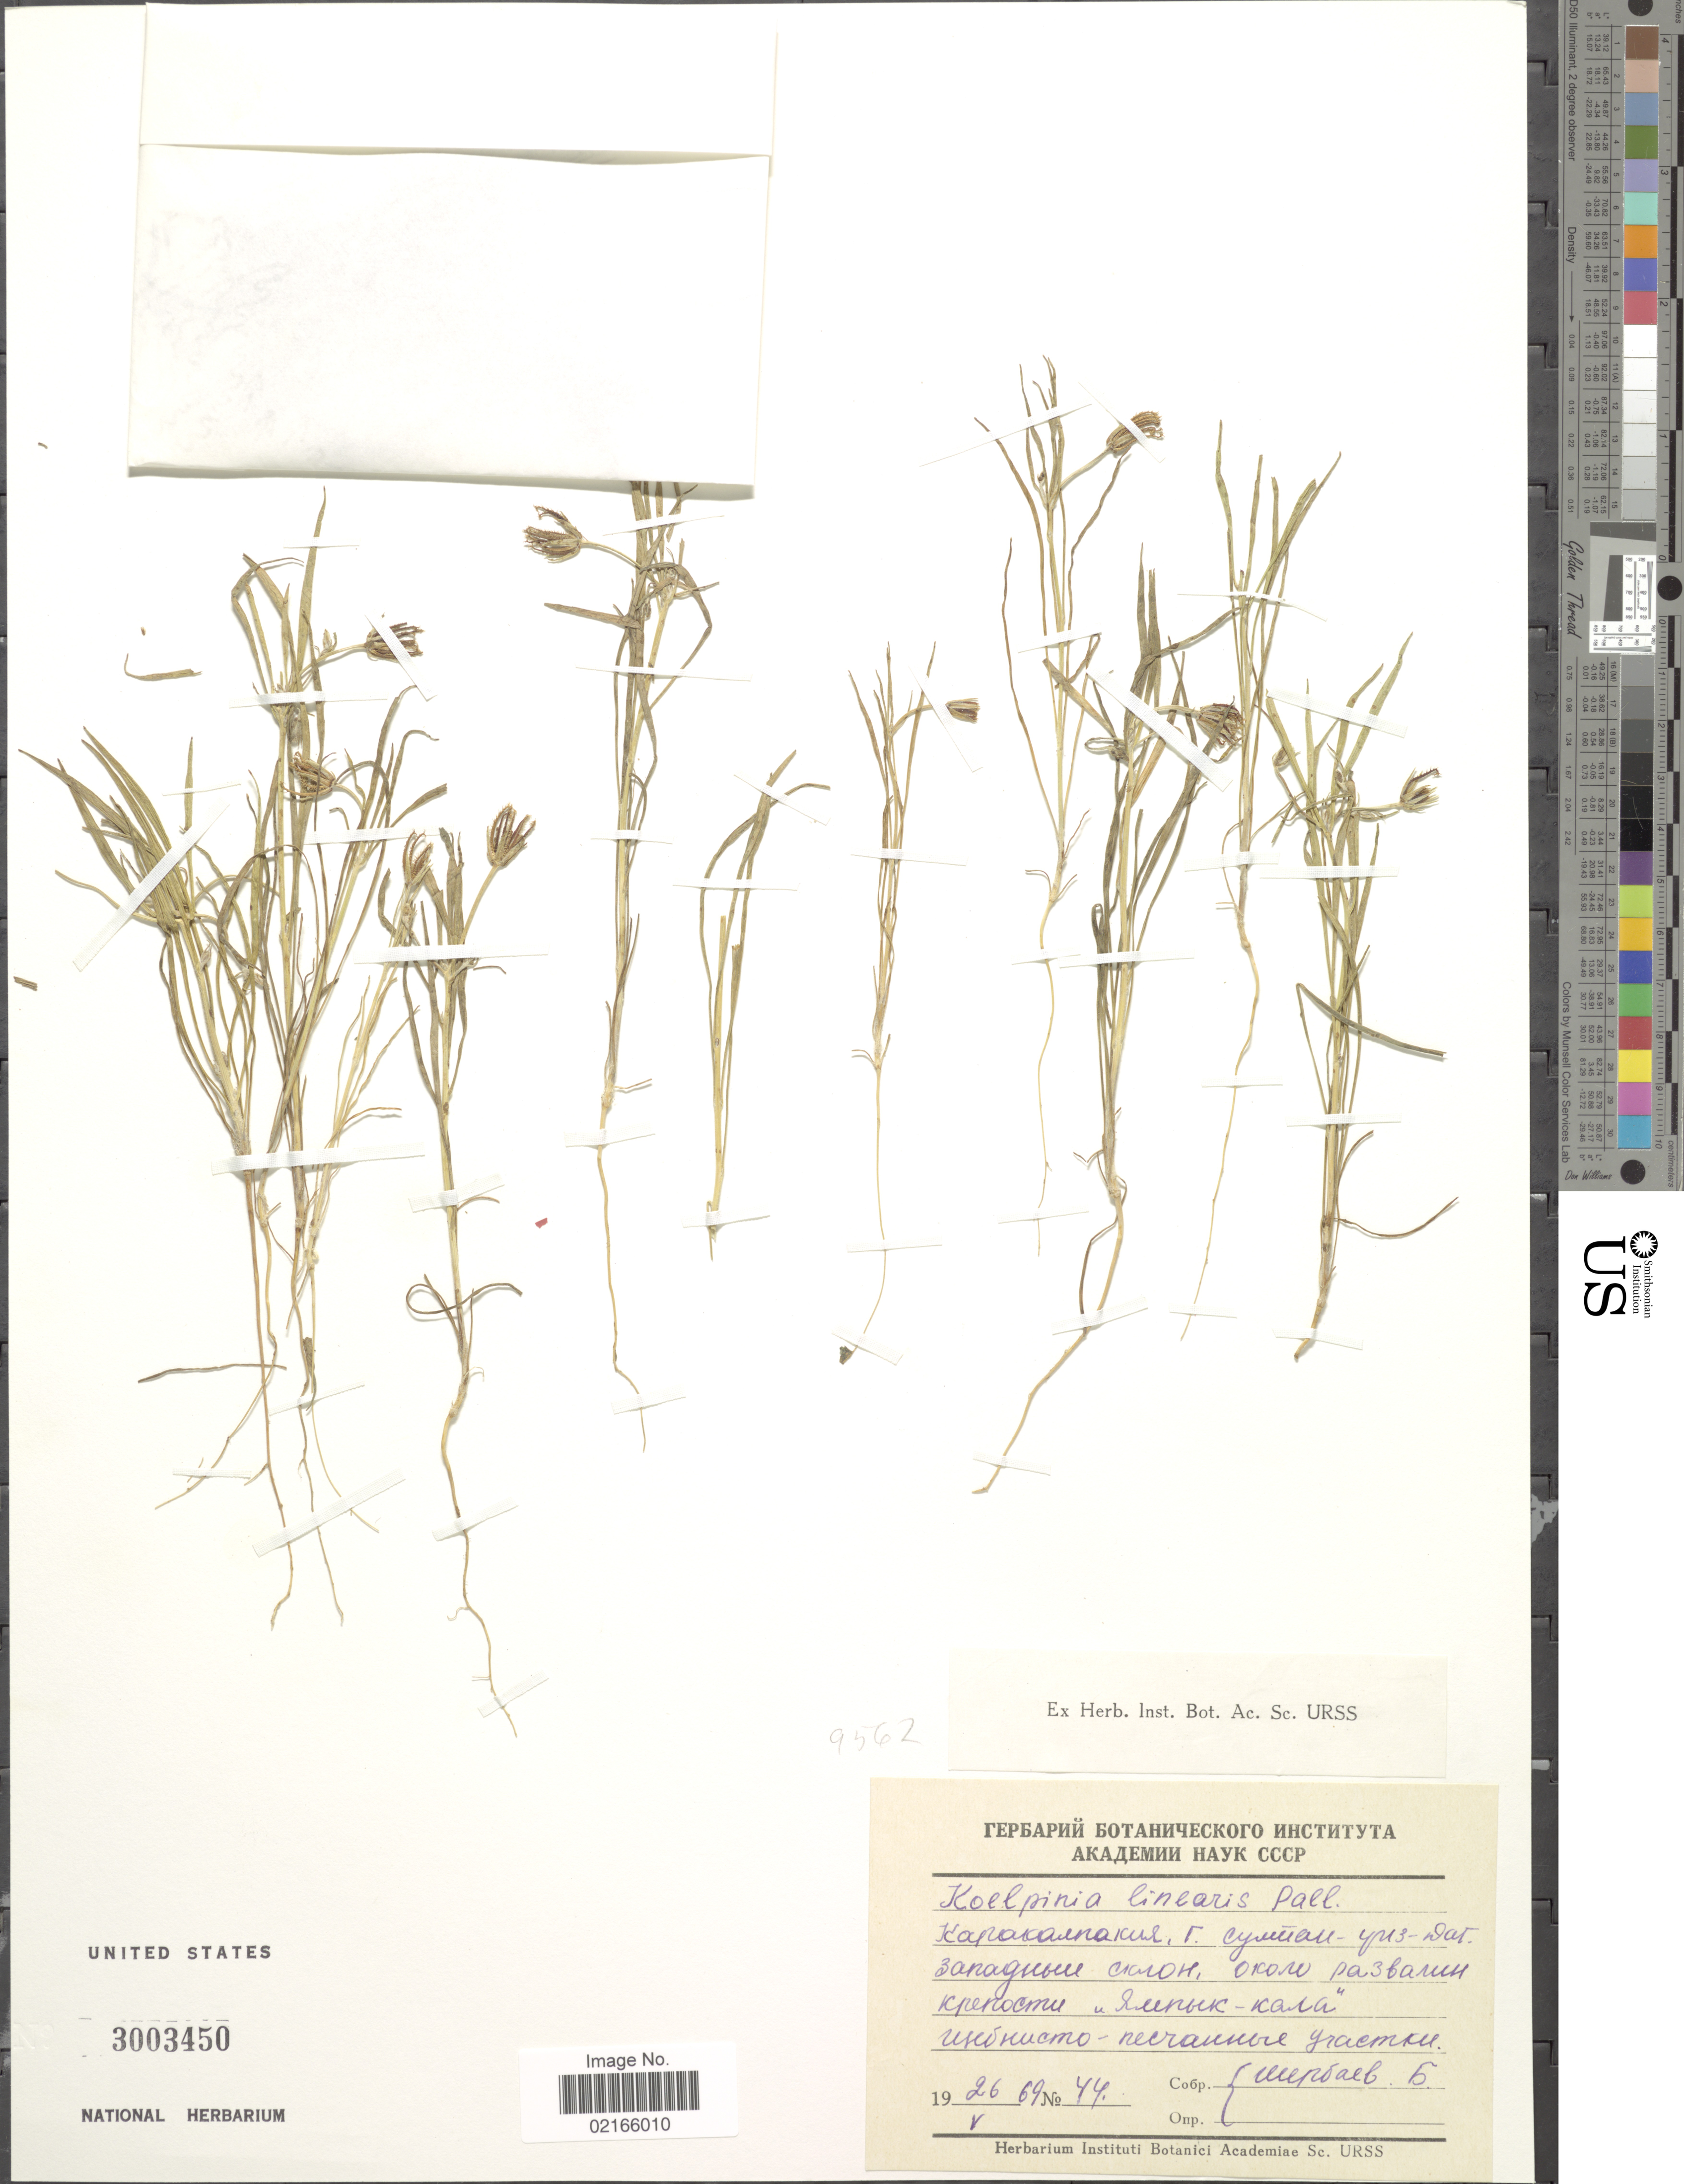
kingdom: Plantae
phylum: Tracheophyta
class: Magnoliopsida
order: Asterales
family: Asteraceae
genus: Koelpinia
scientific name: Koelpinia linearis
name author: Pall.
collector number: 44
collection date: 1969-05-26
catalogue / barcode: US 3003450